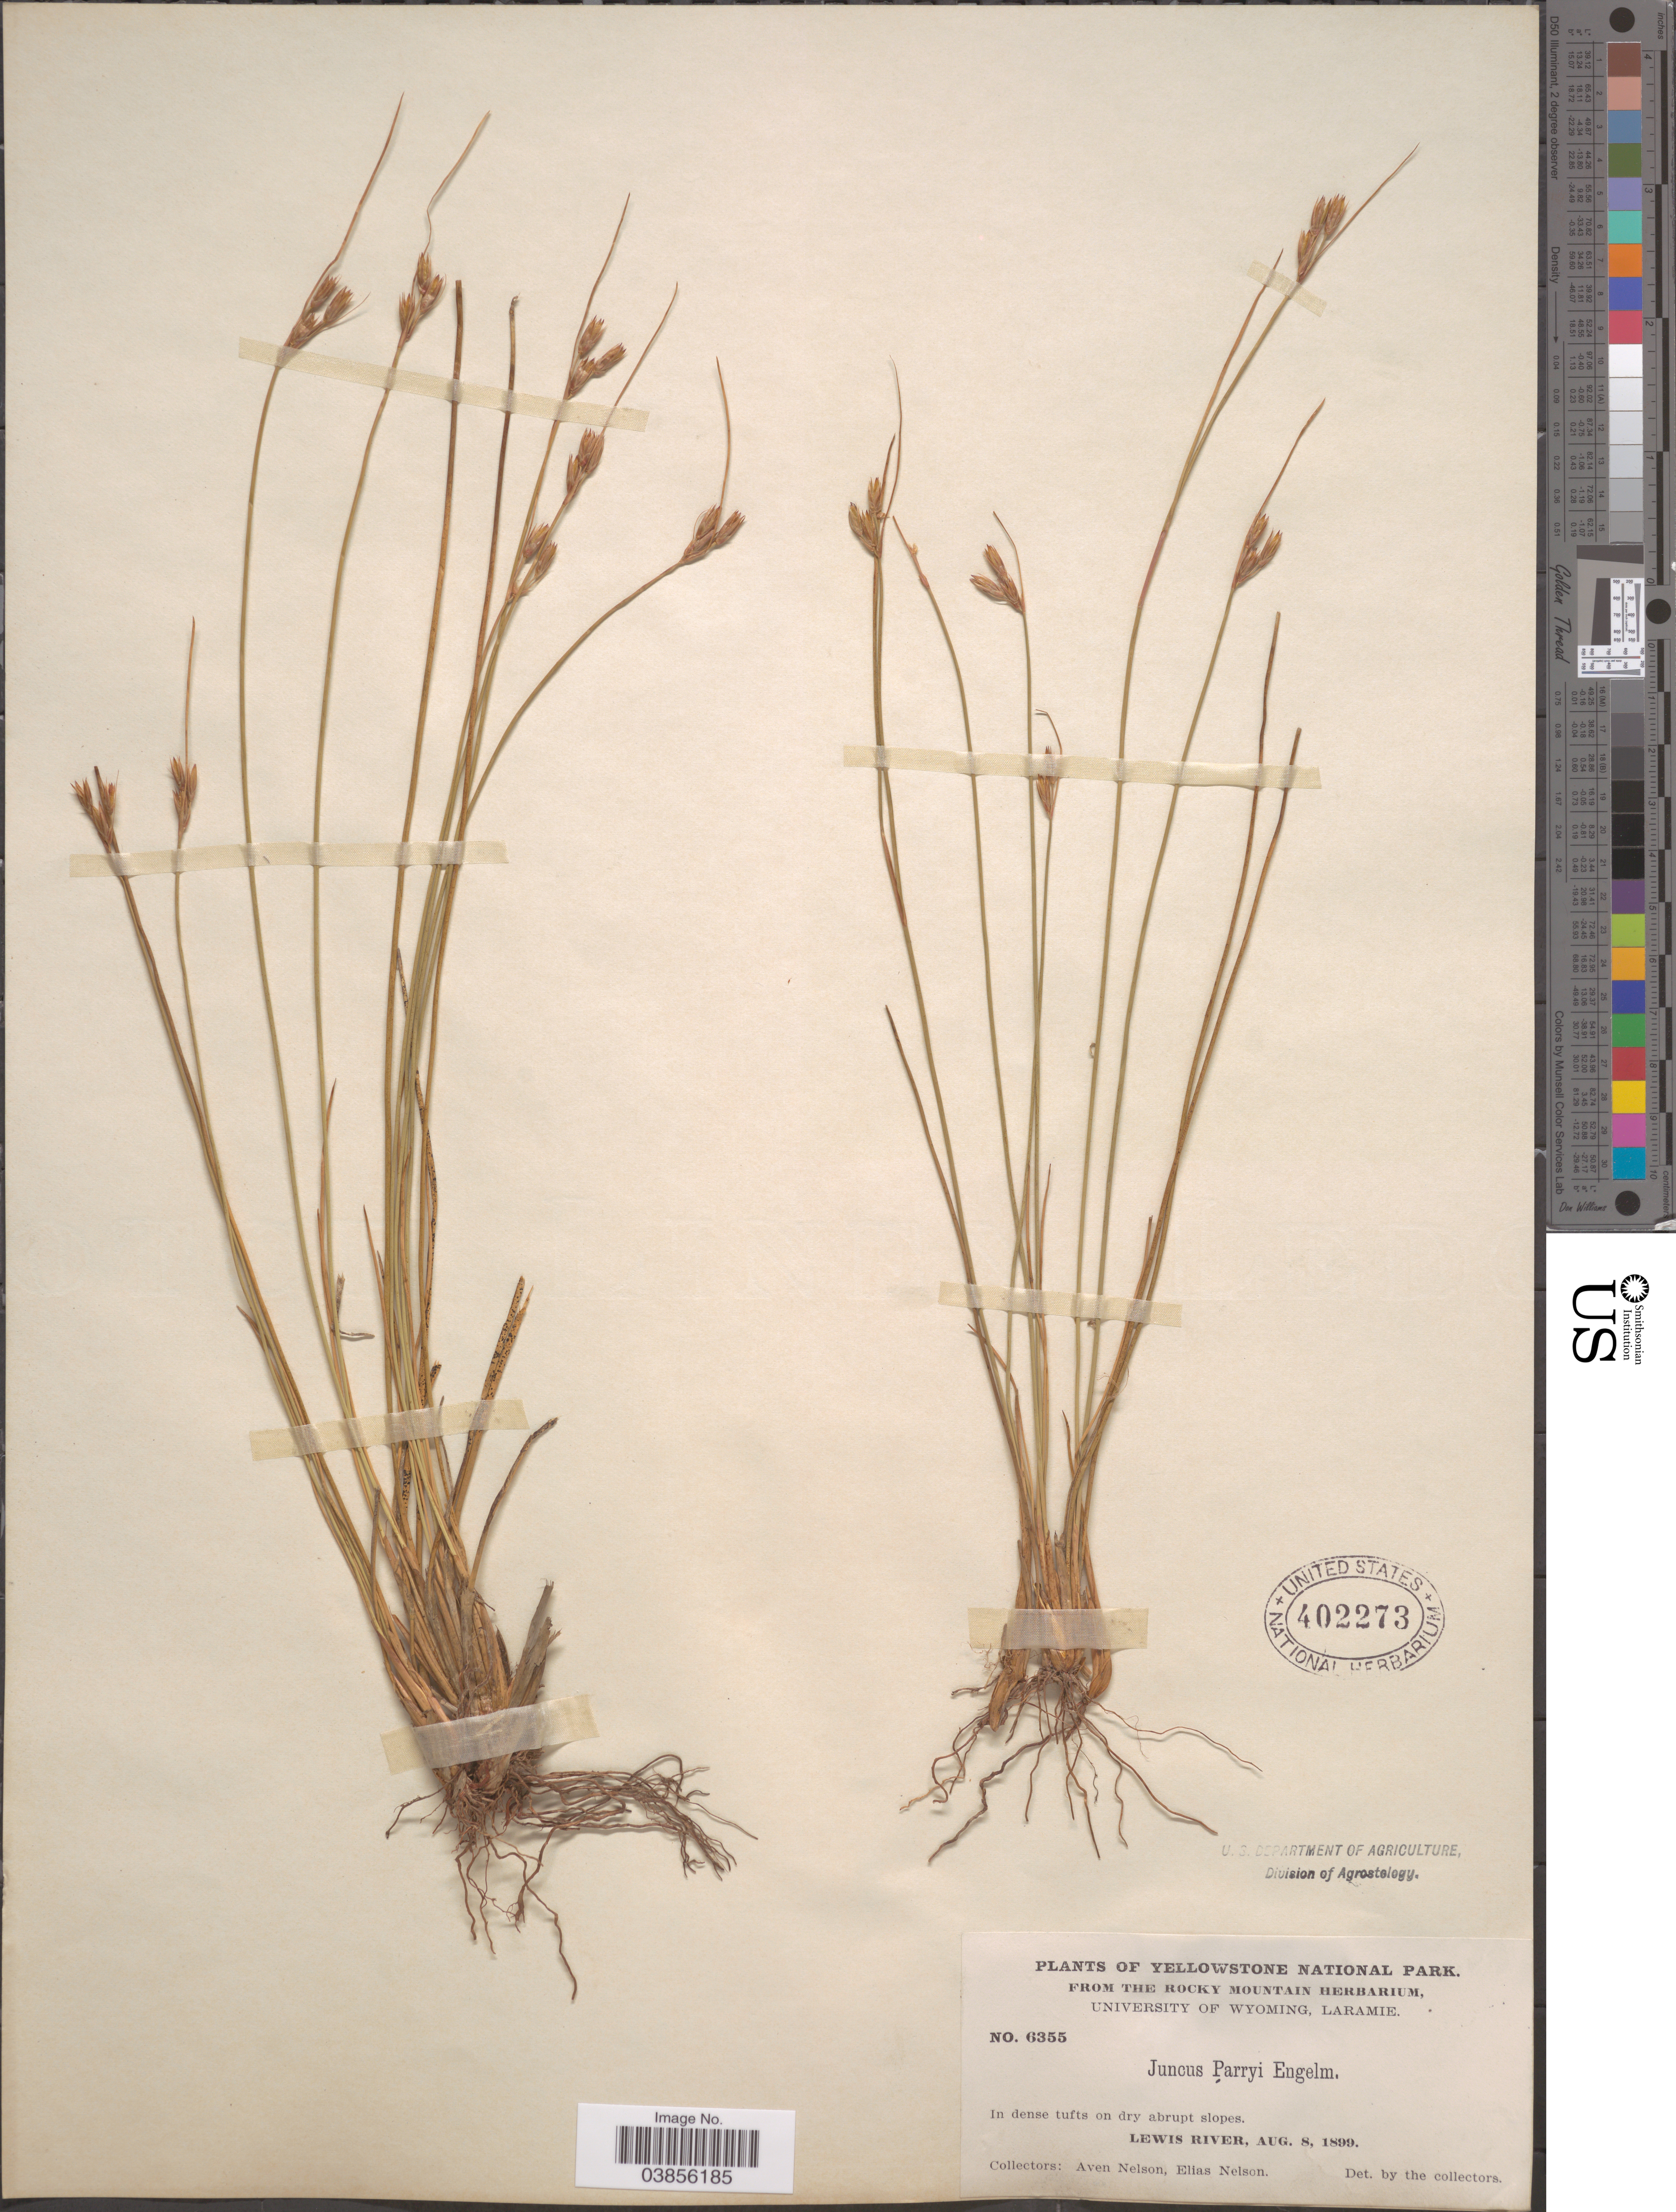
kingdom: Plantae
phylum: Tracheophyta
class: Liliopsida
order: Poales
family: Juncaceae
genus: Juncus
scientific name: Juncus parryi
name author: Engelm.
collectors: A. Nelson & E. Nelson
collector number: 6355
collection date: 1899-08-08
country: United States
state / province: Wyoming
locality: Yellowstone National Park. Lewis River.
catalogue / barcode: US 402273